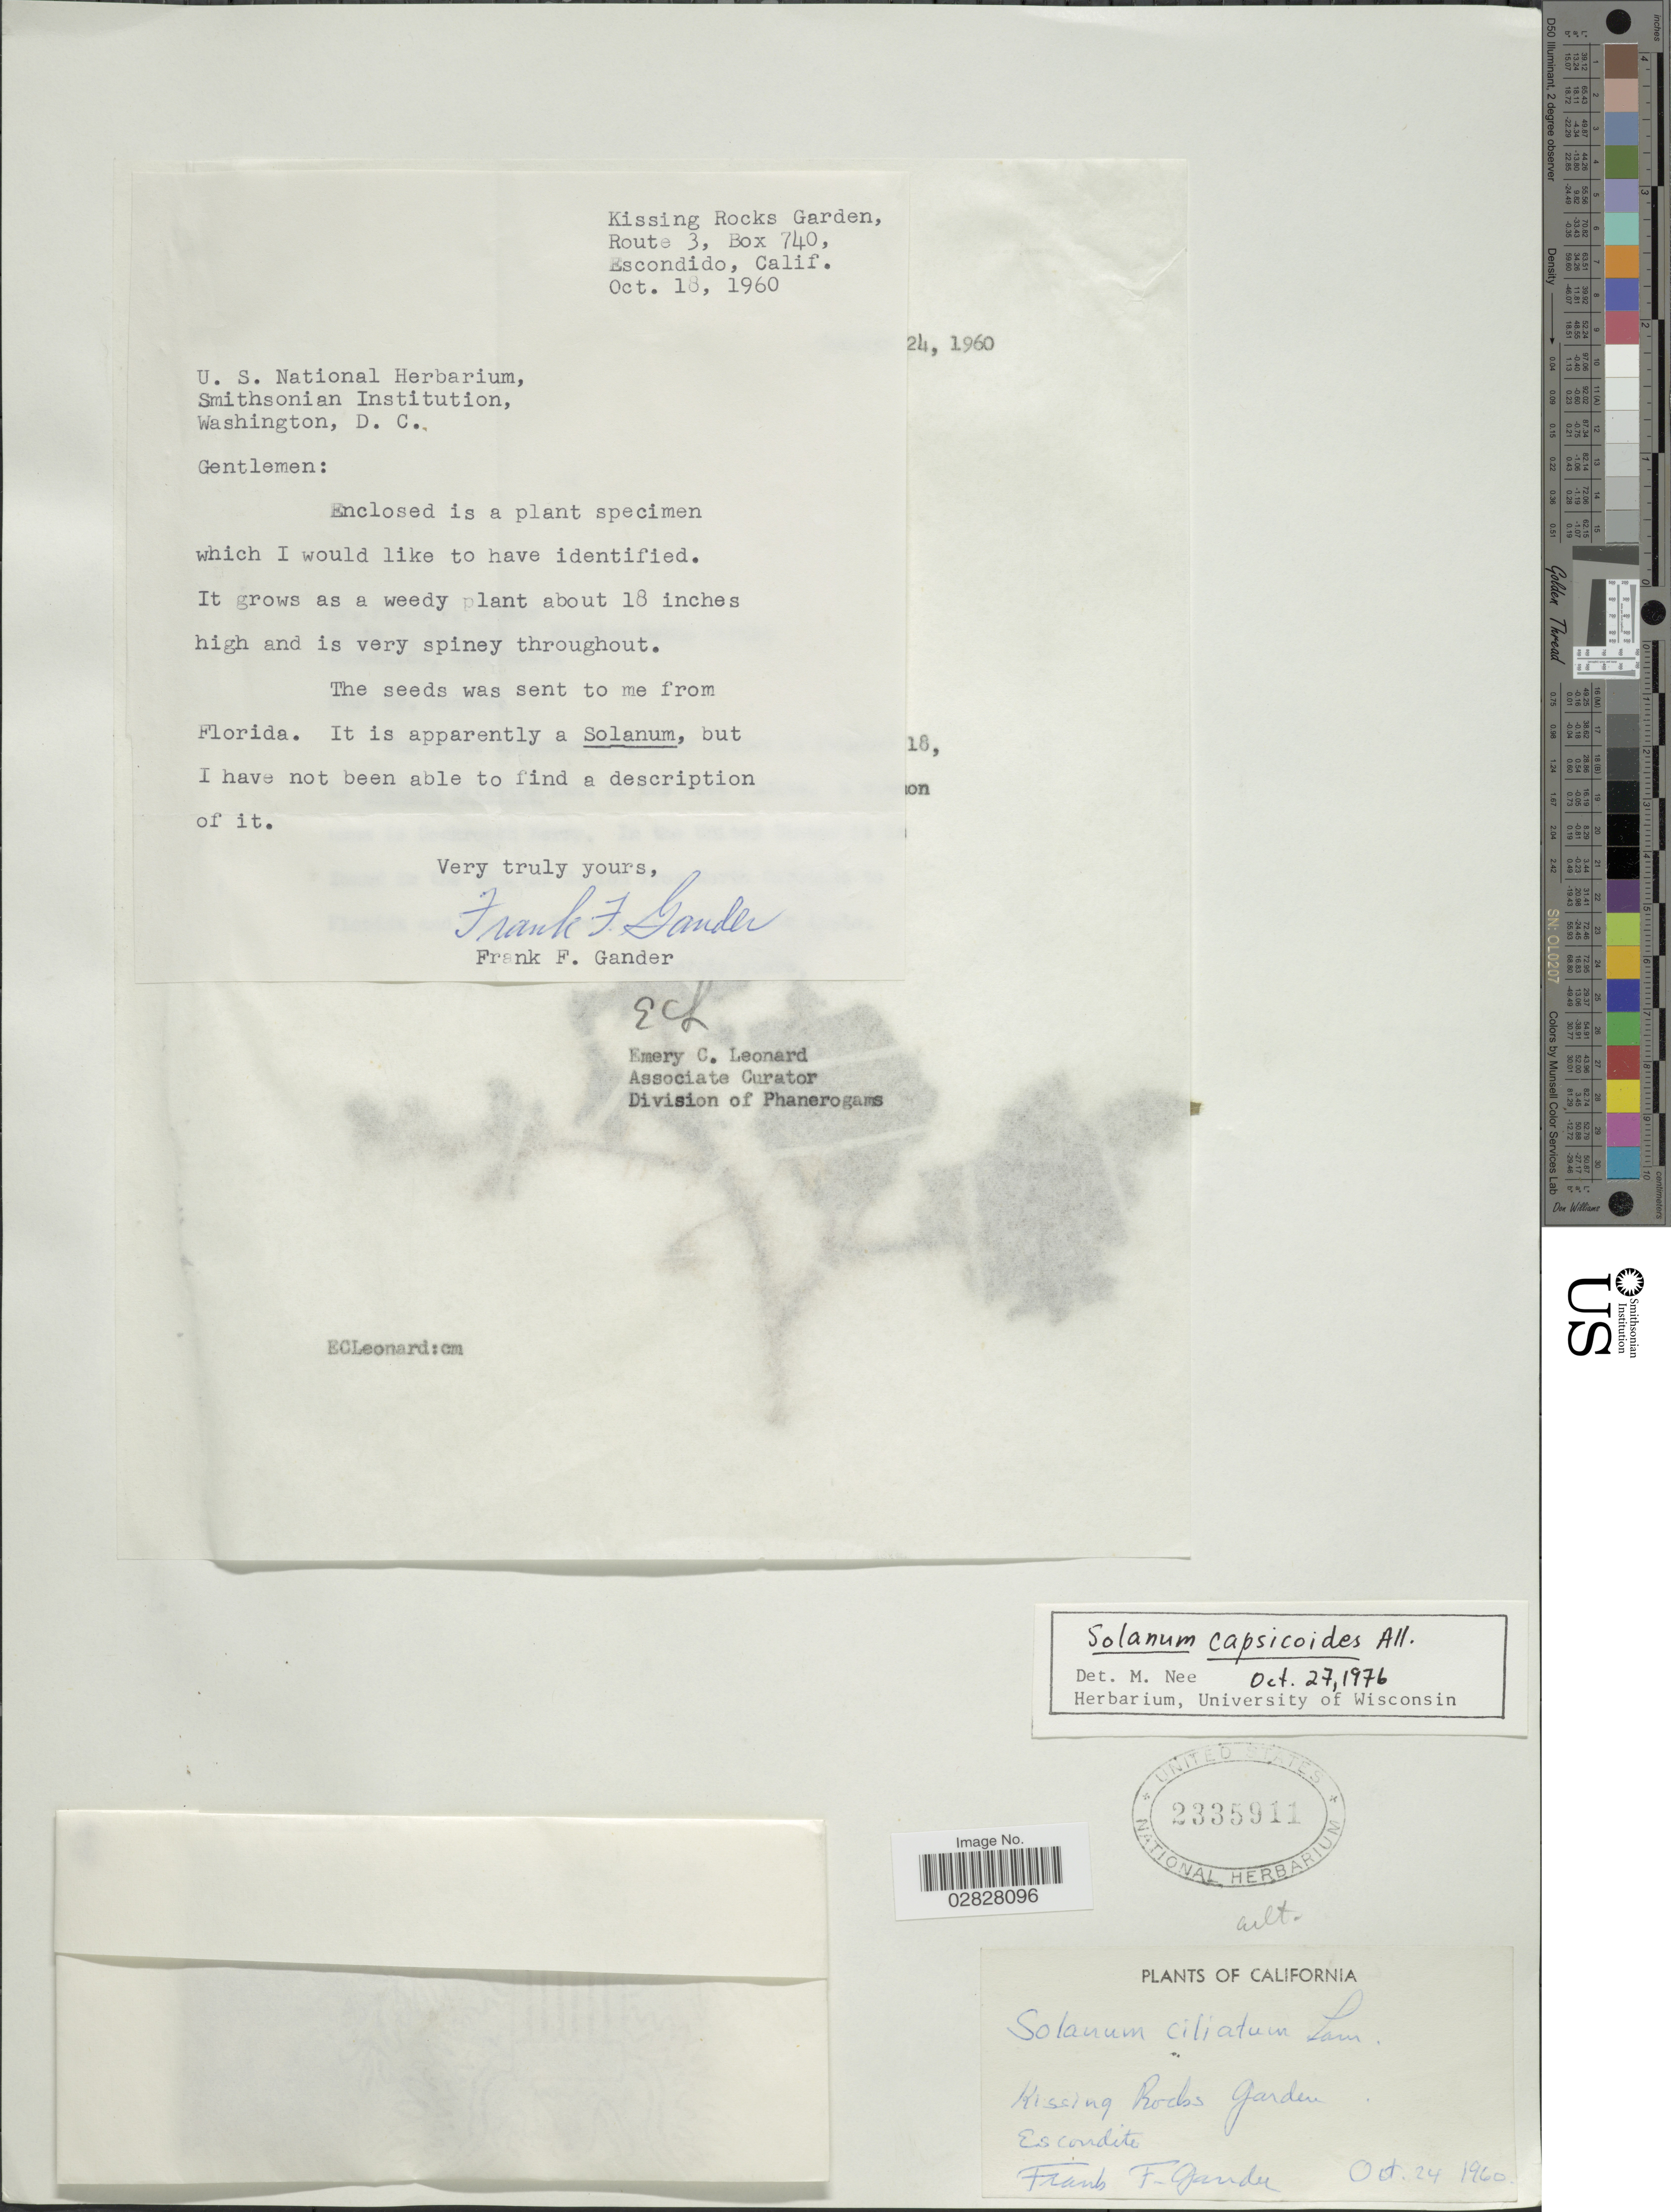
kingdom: Plantae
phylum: Tracheophyta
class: Magnoliopsida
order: Solanales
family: Solanaceae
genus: Solanum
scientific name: Solanum capsicoides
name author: All.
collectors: F. Gander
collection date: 1960-10-24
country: United States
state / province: California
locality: Kissing Rocks Garden.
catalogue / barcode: US 2335911